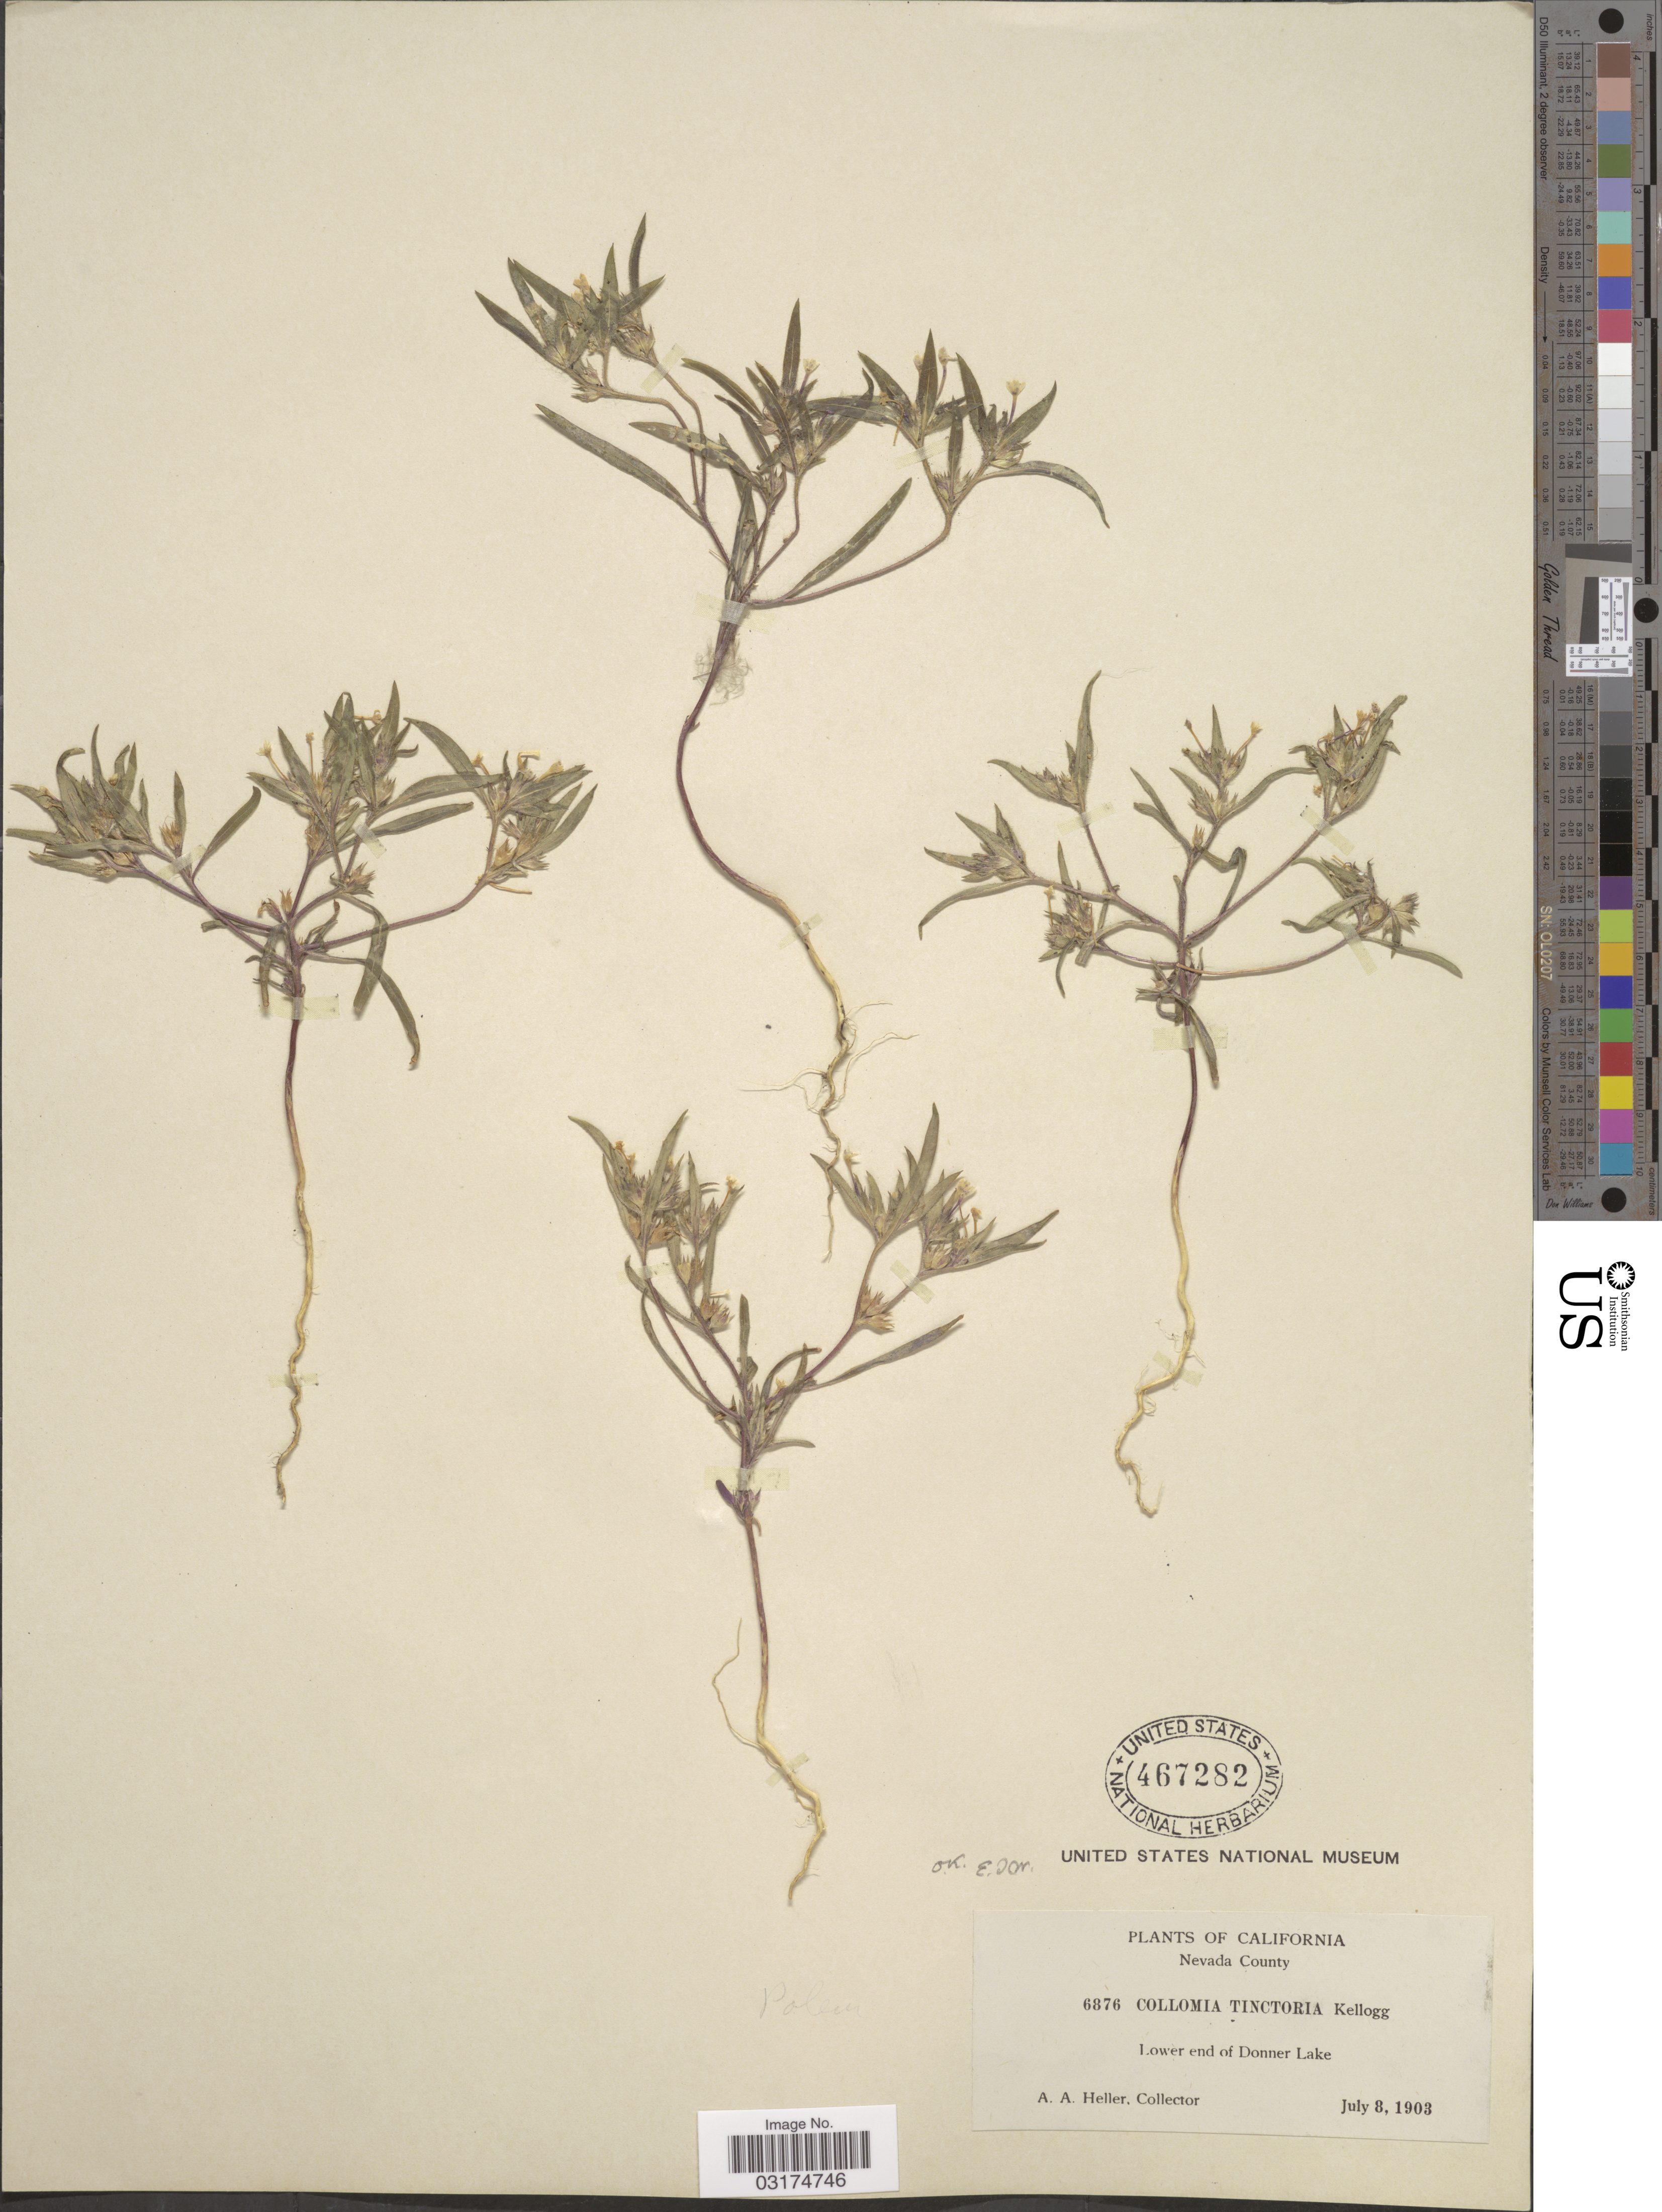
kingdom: Plantae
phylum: Tracheophyta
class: Magnoliopsida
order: Ericales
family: Polemoniaceae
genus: Collomia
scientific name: Collomia tinctoria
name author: Kellogg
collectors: A. A. Heller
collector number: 6876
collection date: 1903-07-08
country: United States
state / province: California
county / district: Nevada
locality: Nevada County. Lower end of Donner Lake.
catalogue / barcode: US 467282